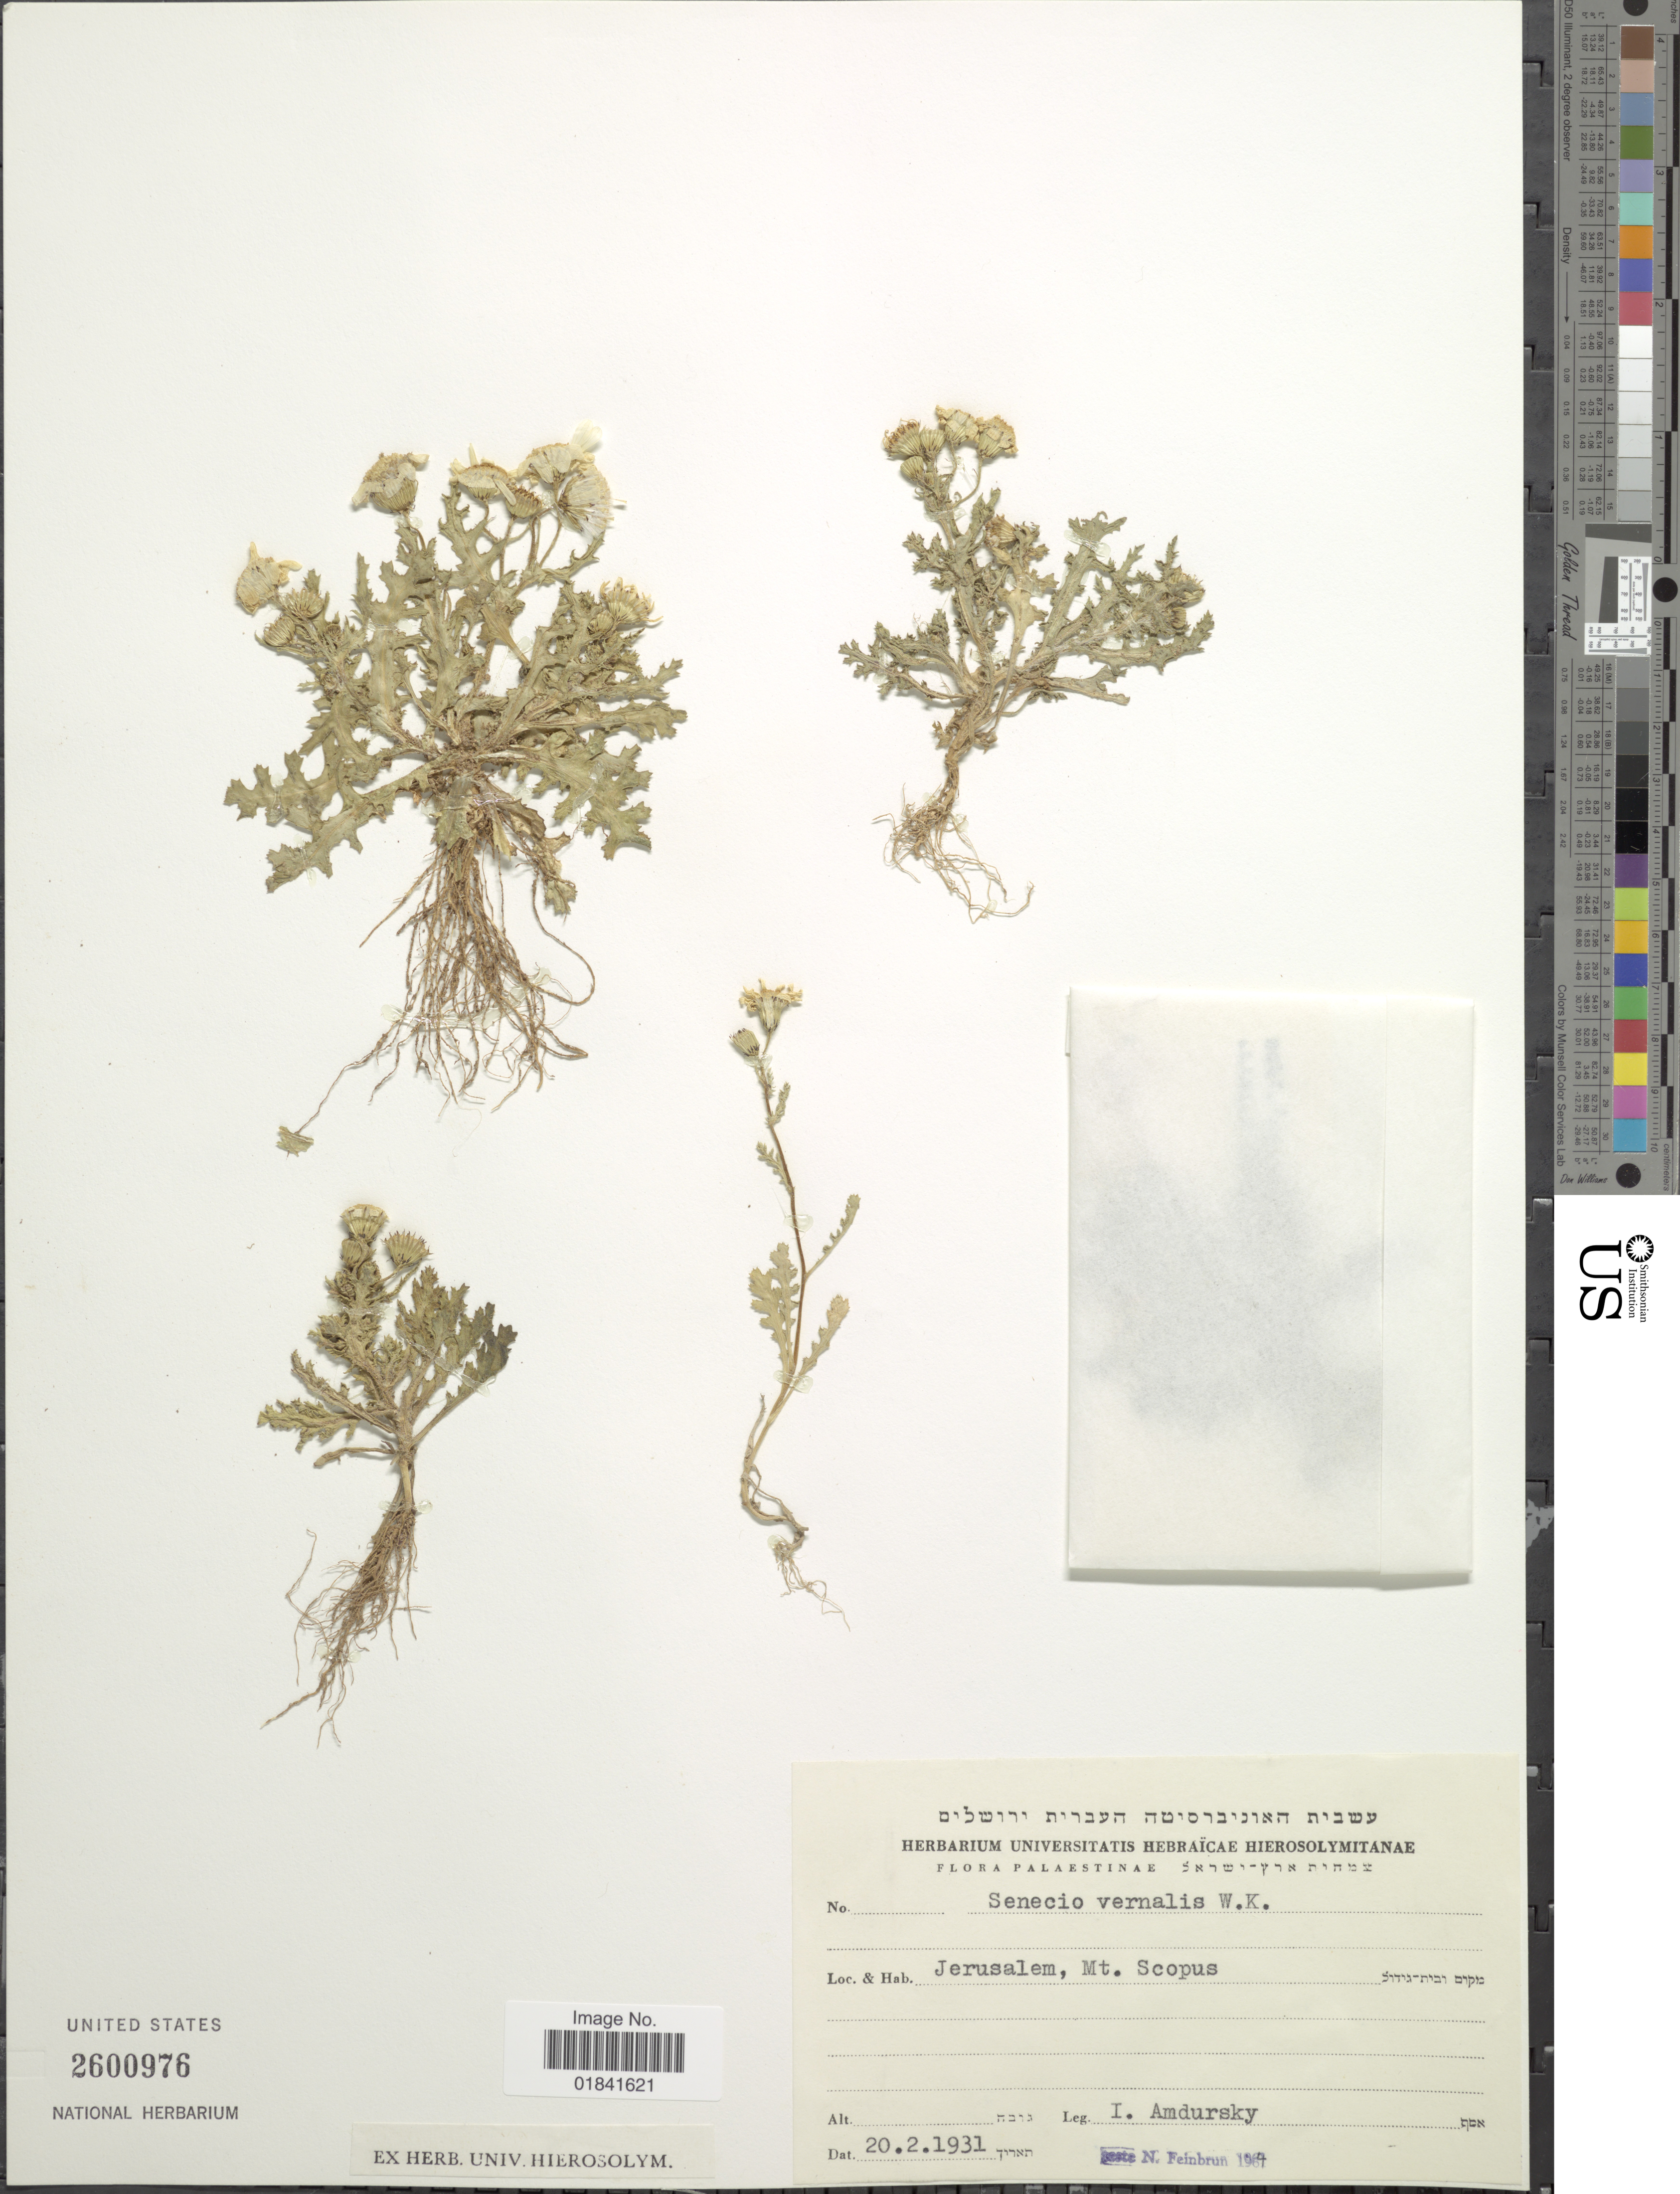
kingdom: Plantae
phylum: Tracheophyta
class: Magnoliopsida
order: Asterales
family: Asteraceae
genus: Senecio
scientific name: Senecio vernalis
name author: Franch.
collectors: I. Amdursky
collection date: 1931-02-20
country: Israel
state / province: Jerusalem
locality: Mt. Scopus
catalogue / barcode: US 2600976